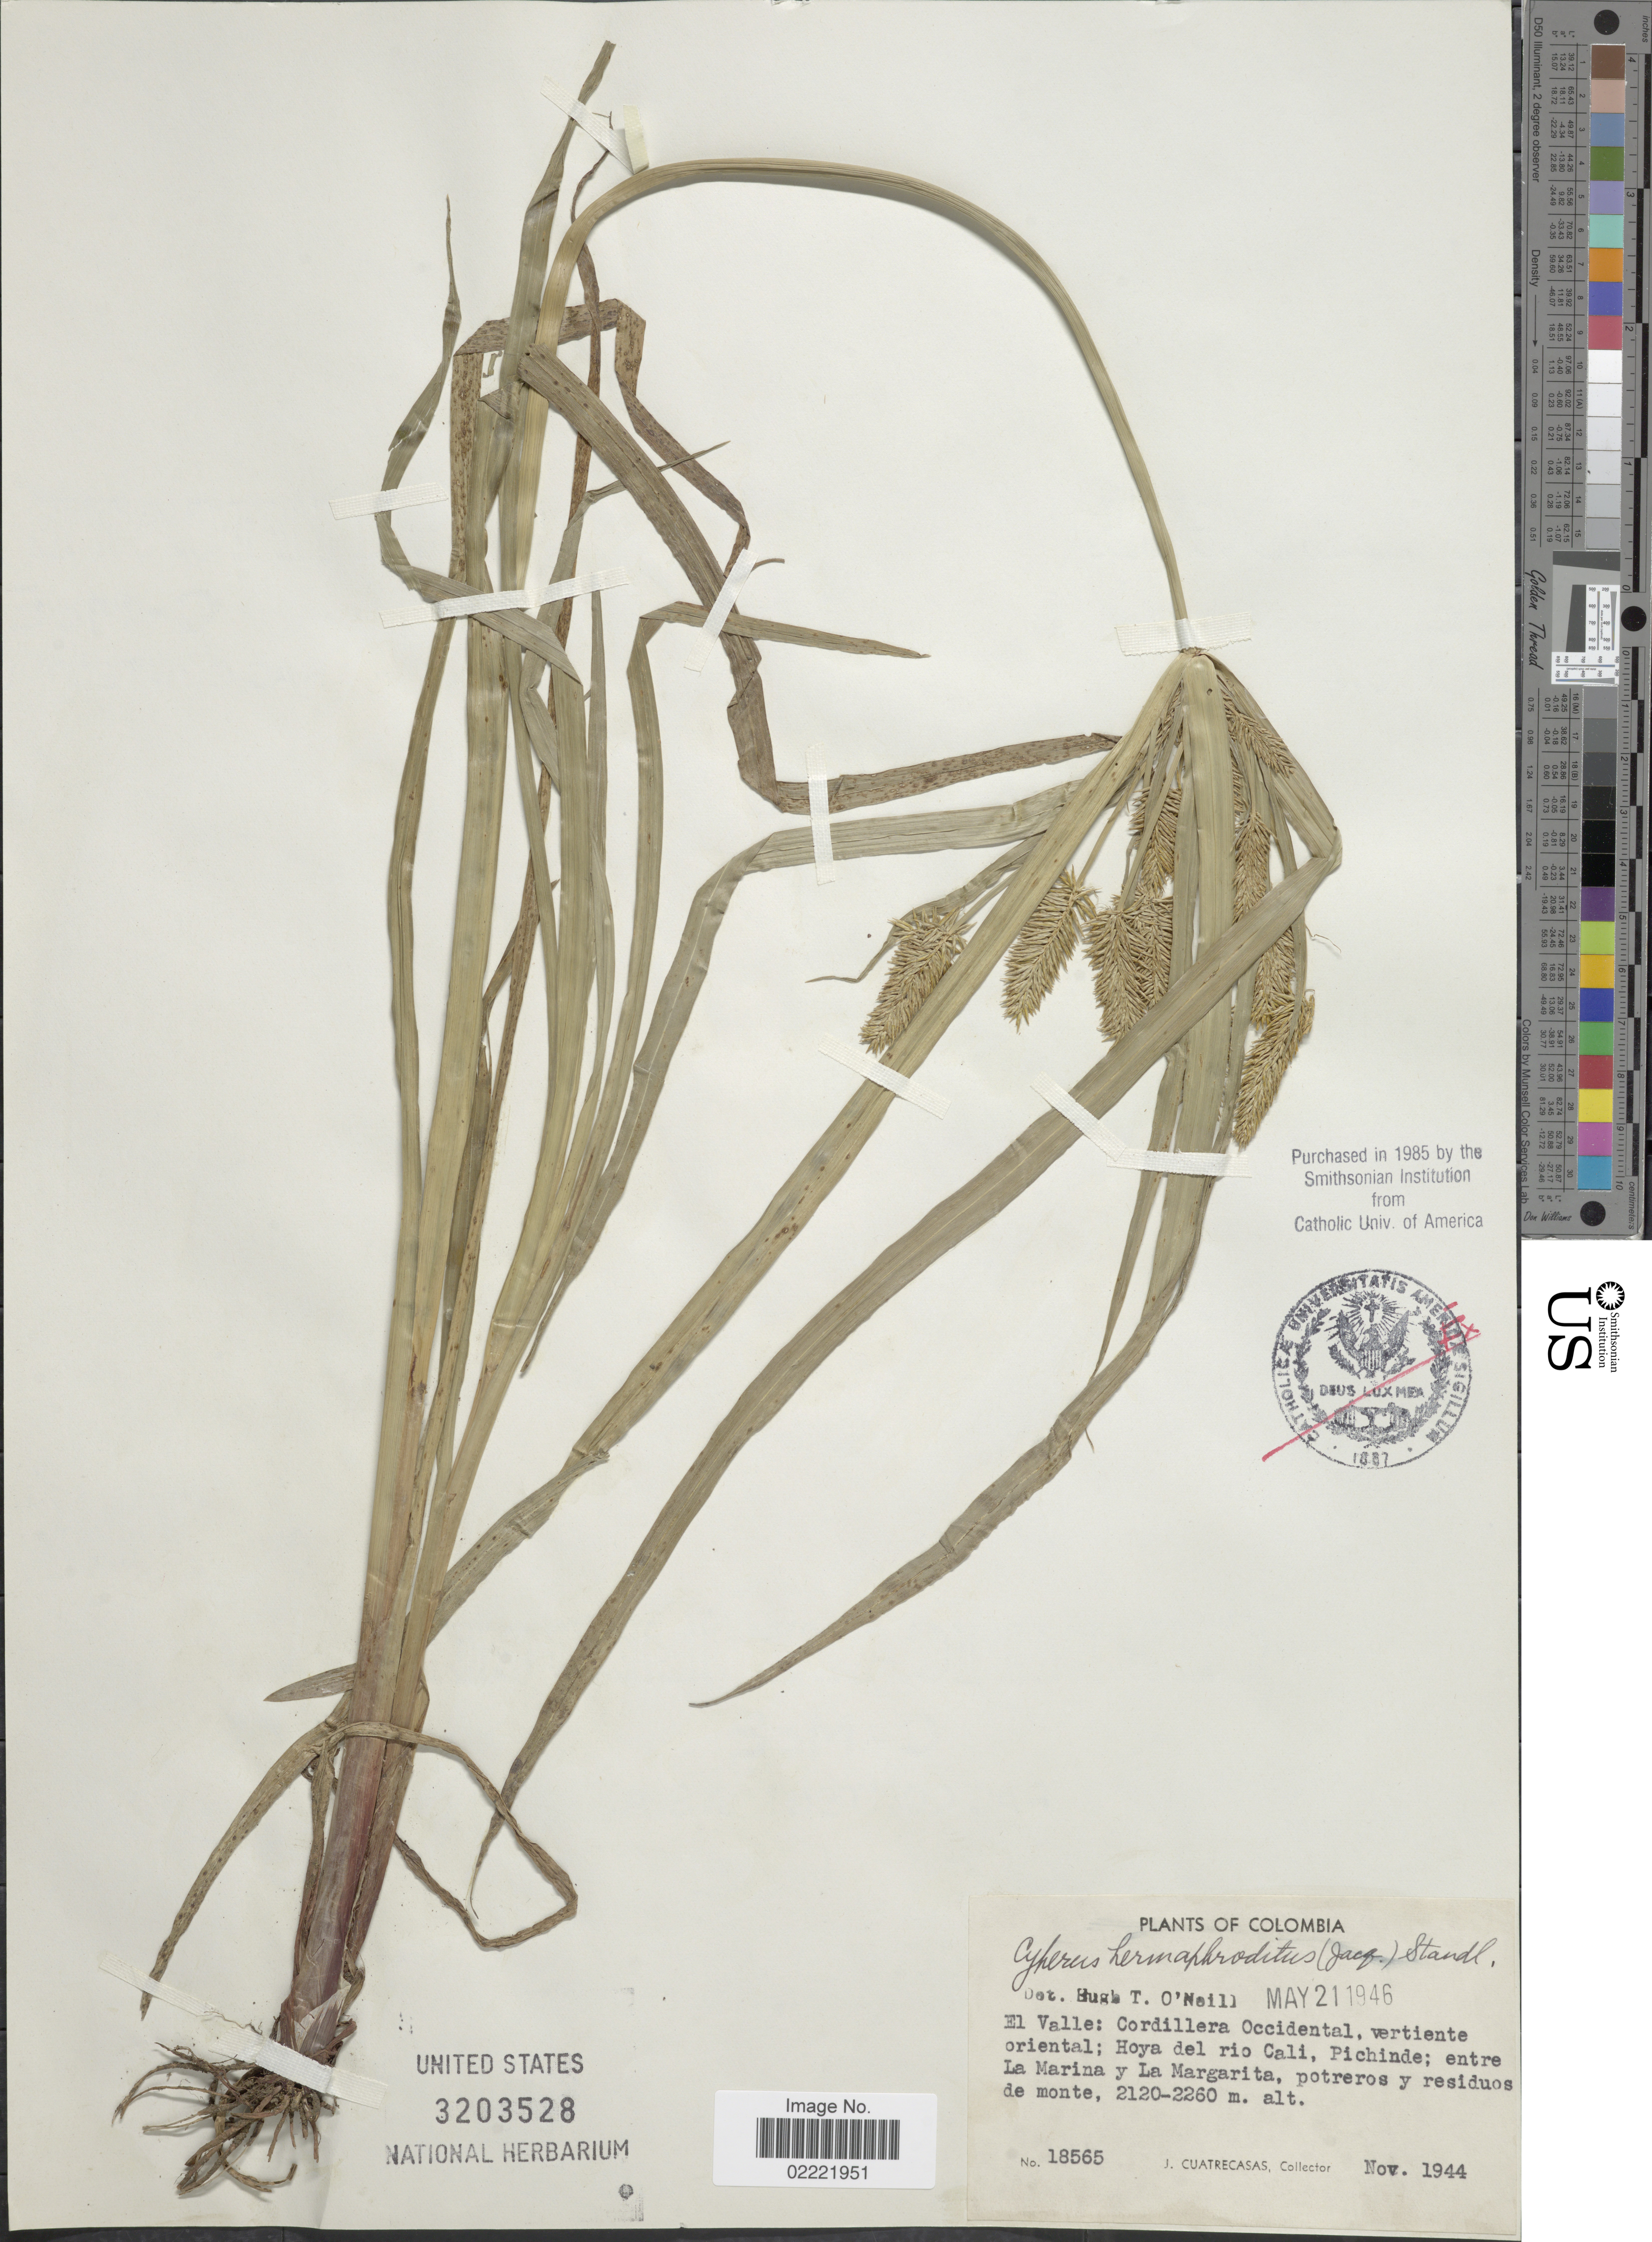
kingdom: Plantae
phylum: Tracheophyta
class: Liliopsida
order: Poales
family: Cyperaceae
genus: Cyperus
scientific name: Cyperus hermaphroditus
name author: (Jacq.) Standl.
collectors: J. Cuatrecasas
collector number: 18565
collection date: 1944-11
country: Colombia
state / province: Valle del Cauca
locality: El Valle: Cordillera Occidental, vertiente oriental; Hoya del rio Cali, Pichinde; entre La Marina y La Margarita, potreros y residuos de monte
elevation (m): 2120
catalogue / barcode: US 3203528